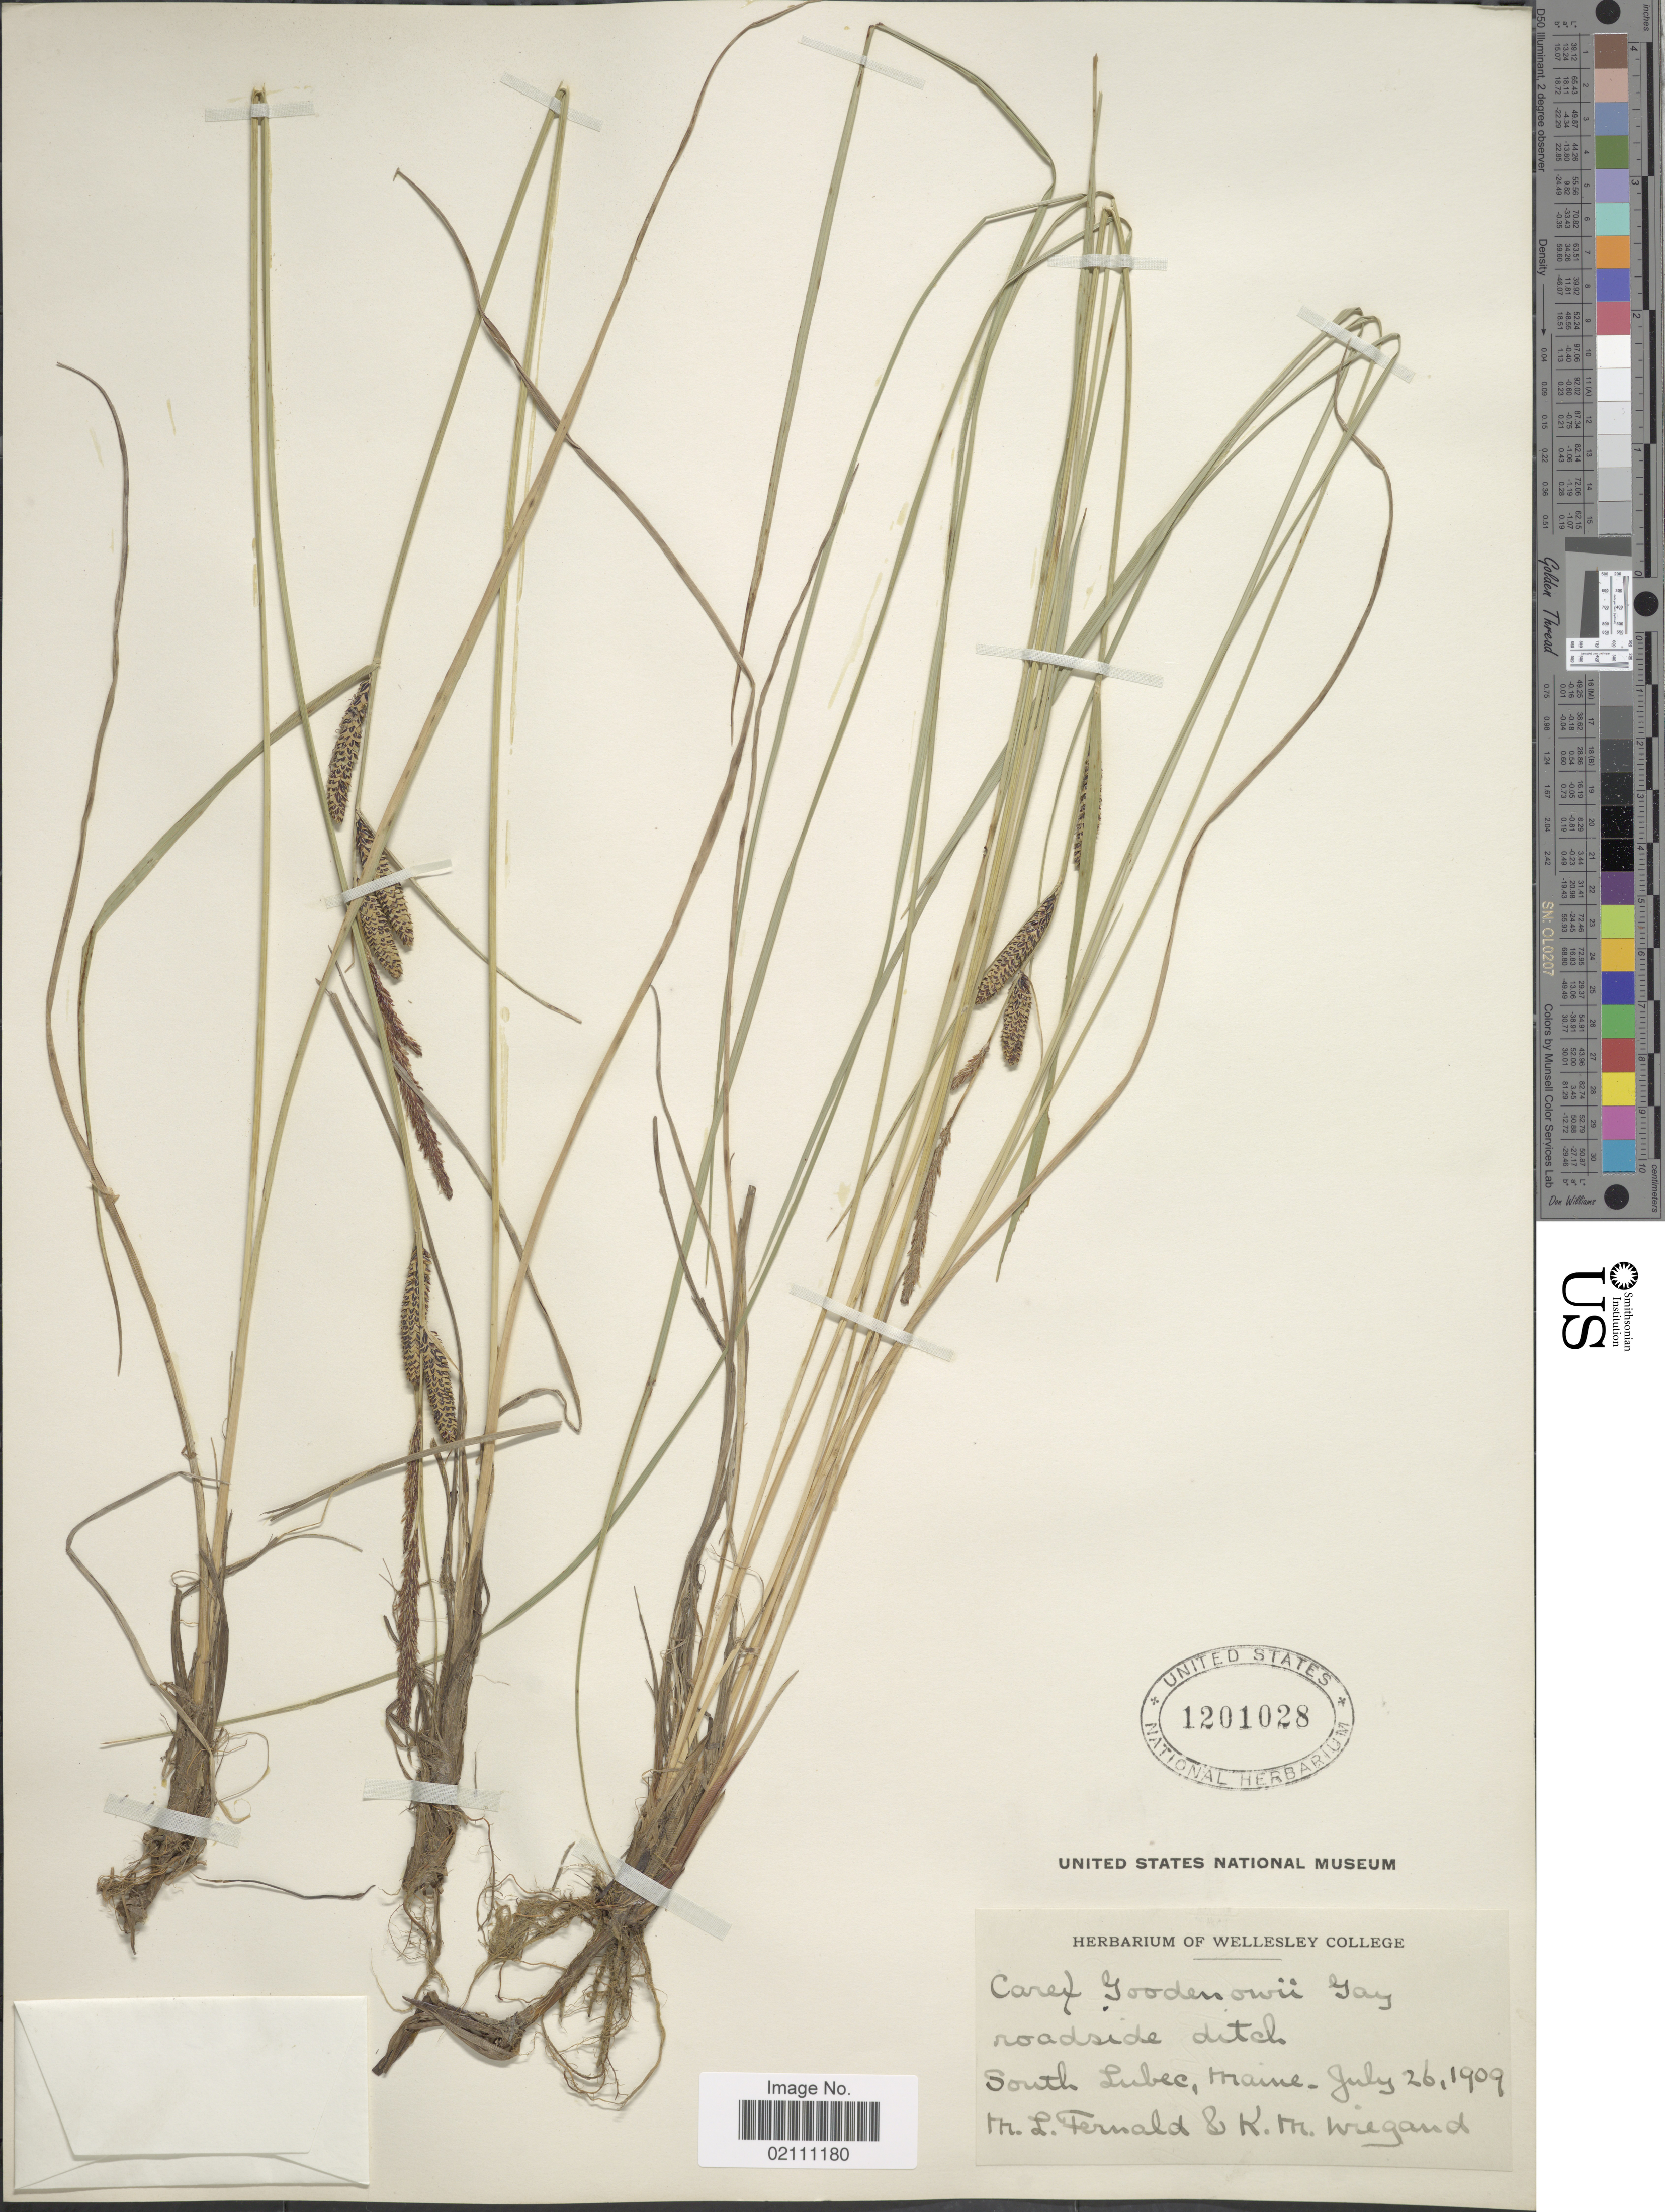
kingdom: Plantae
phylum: Tracheophyta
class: Liliopsida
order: Poales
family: Cyperaceae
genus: Carex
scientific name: Carex nigra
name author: (L.) Reichard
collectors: M. L. Fernald & K. M. Wiegand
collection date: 1909-07-26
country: United States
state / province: Maine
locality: South Lubec, Maine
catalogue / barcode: US 1201028